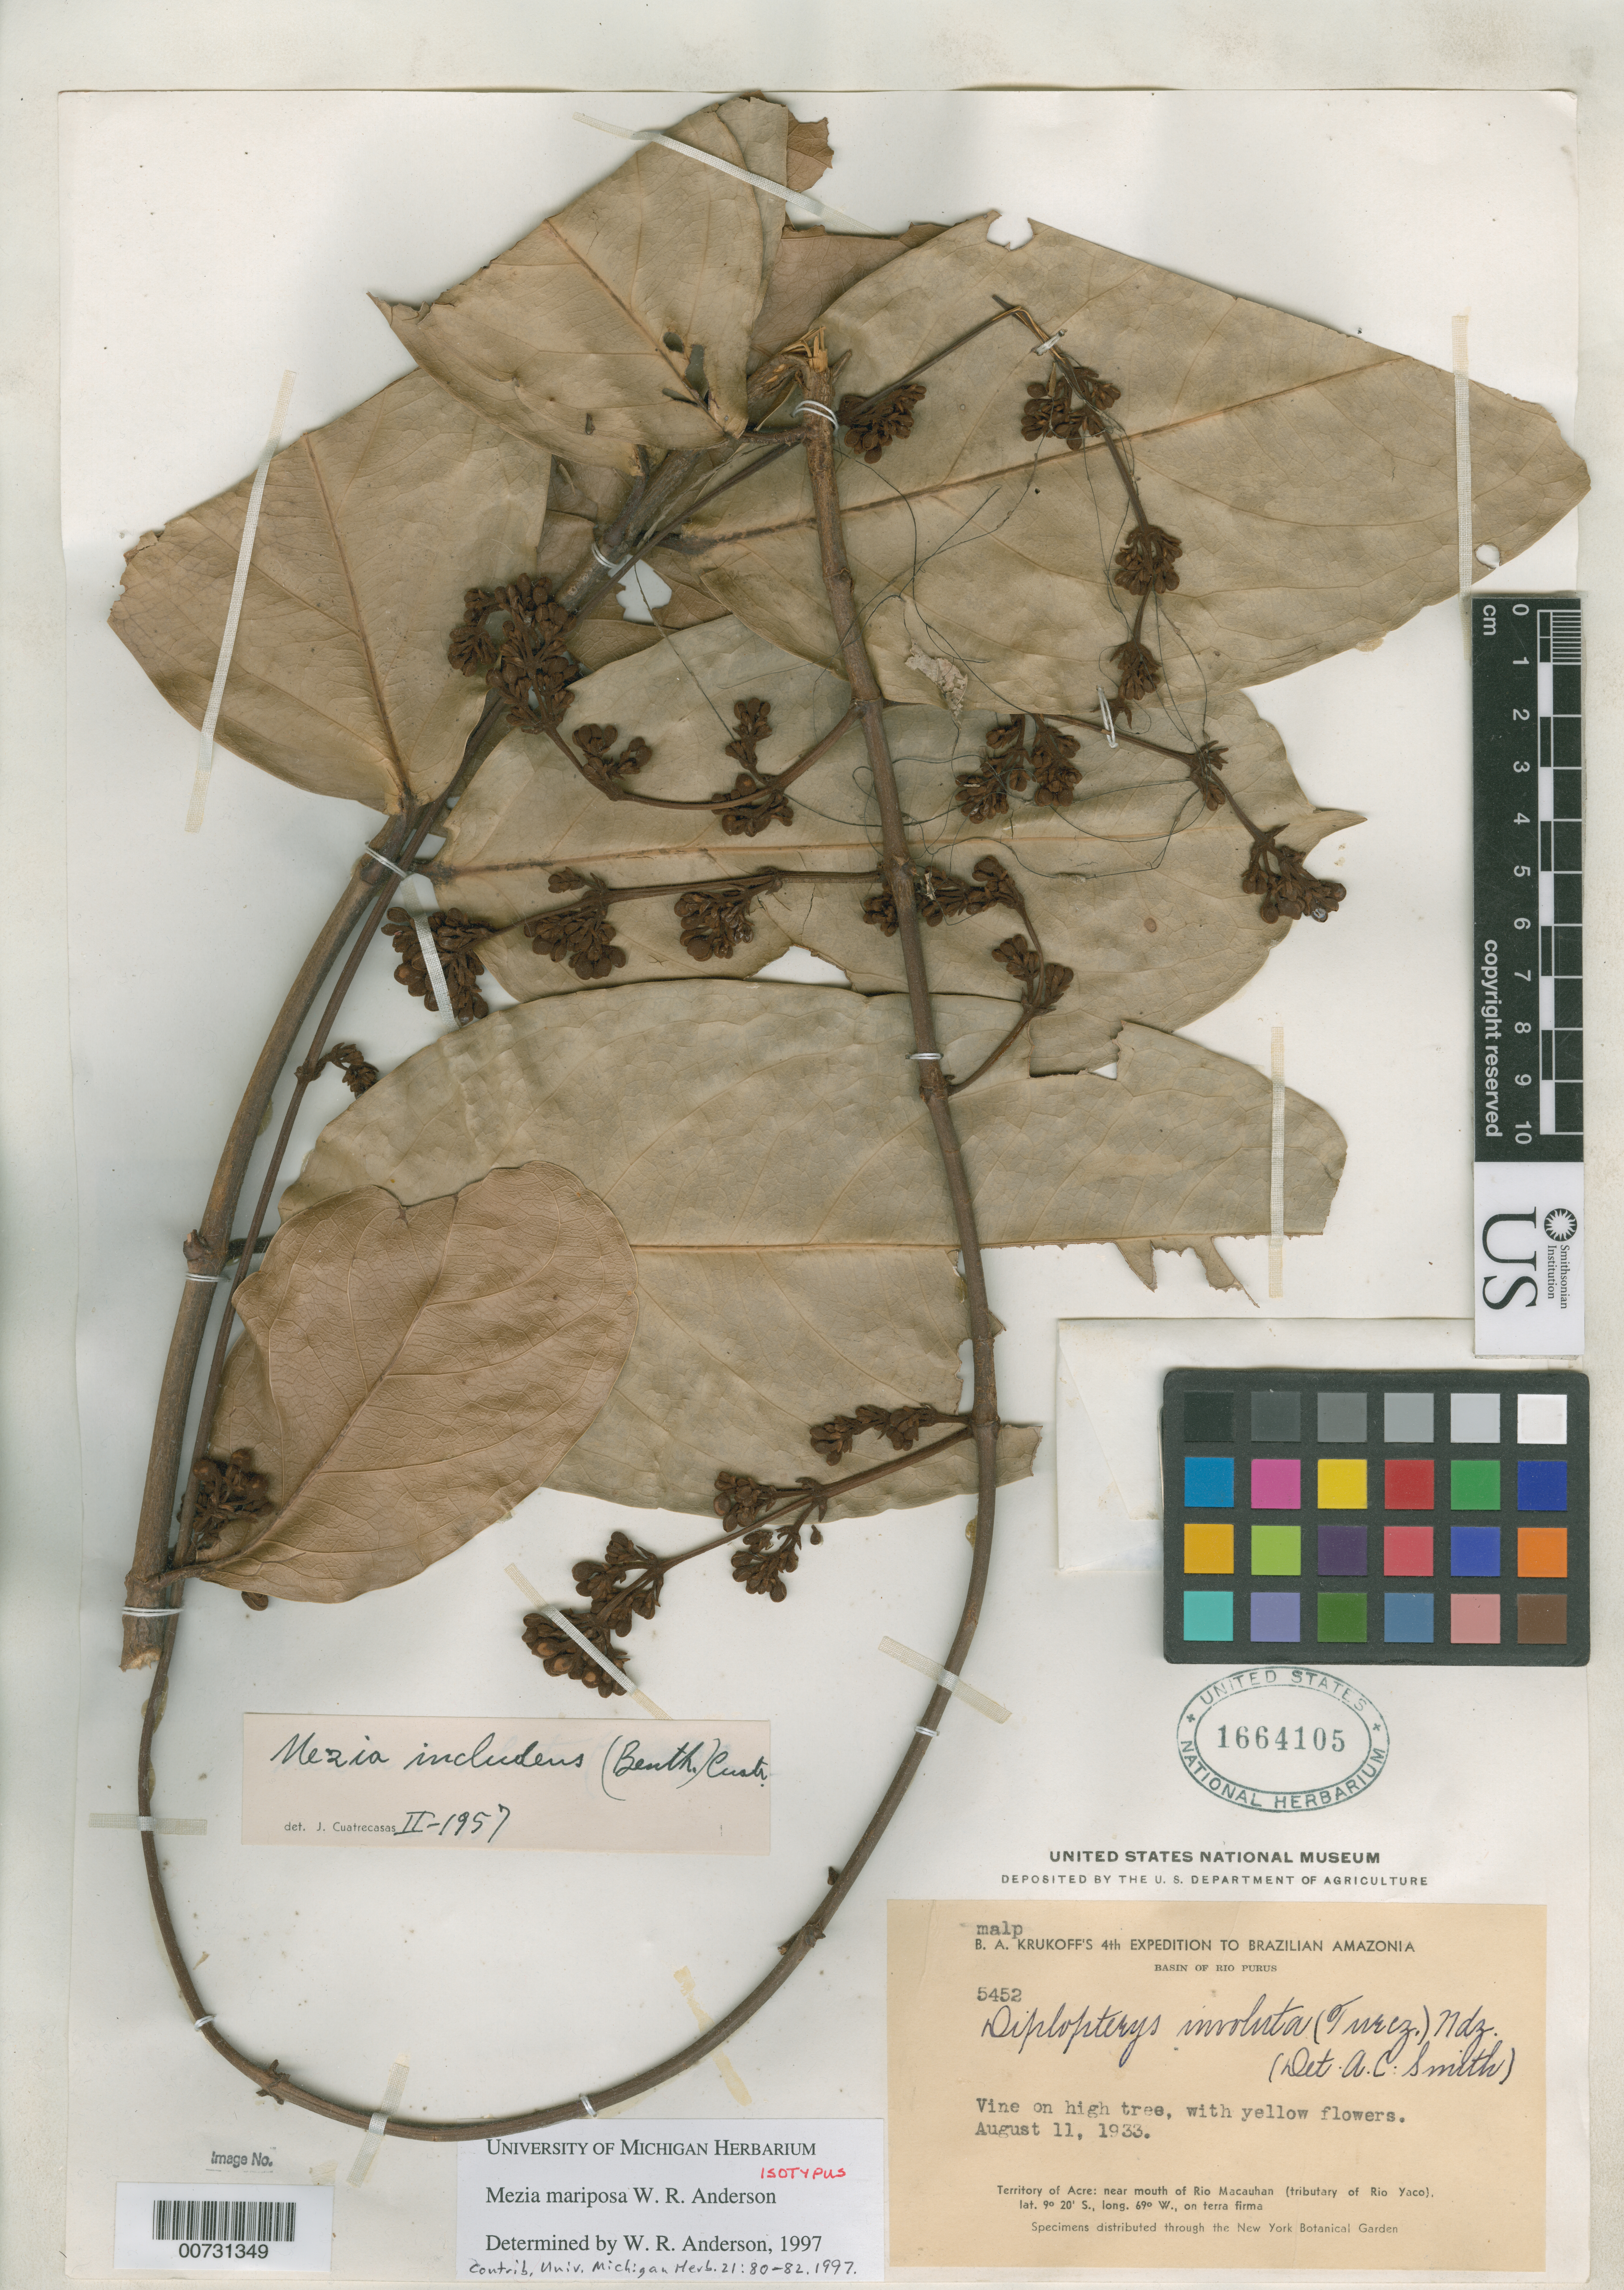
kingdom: Plantae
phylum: Tracheophyta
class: Magnoliopsida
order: Malpighiales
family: Malpighiaceae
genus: Mezia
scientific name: Mezia mariposa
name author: W.R. Anderson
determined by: Anderson, W. R., (MICH), University of Michigan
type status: Isotype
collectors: B. A. Krukoff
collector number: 5452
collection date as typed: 11 Aug 1933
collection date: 1933-08-11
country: Brazil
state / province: Acre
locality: Territory of Acre: near mouth of Rio Macauhan (triburary of Rio Yaco).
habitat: On terra firma.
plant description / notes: Holotype at MICH.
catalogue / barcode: US 1664105